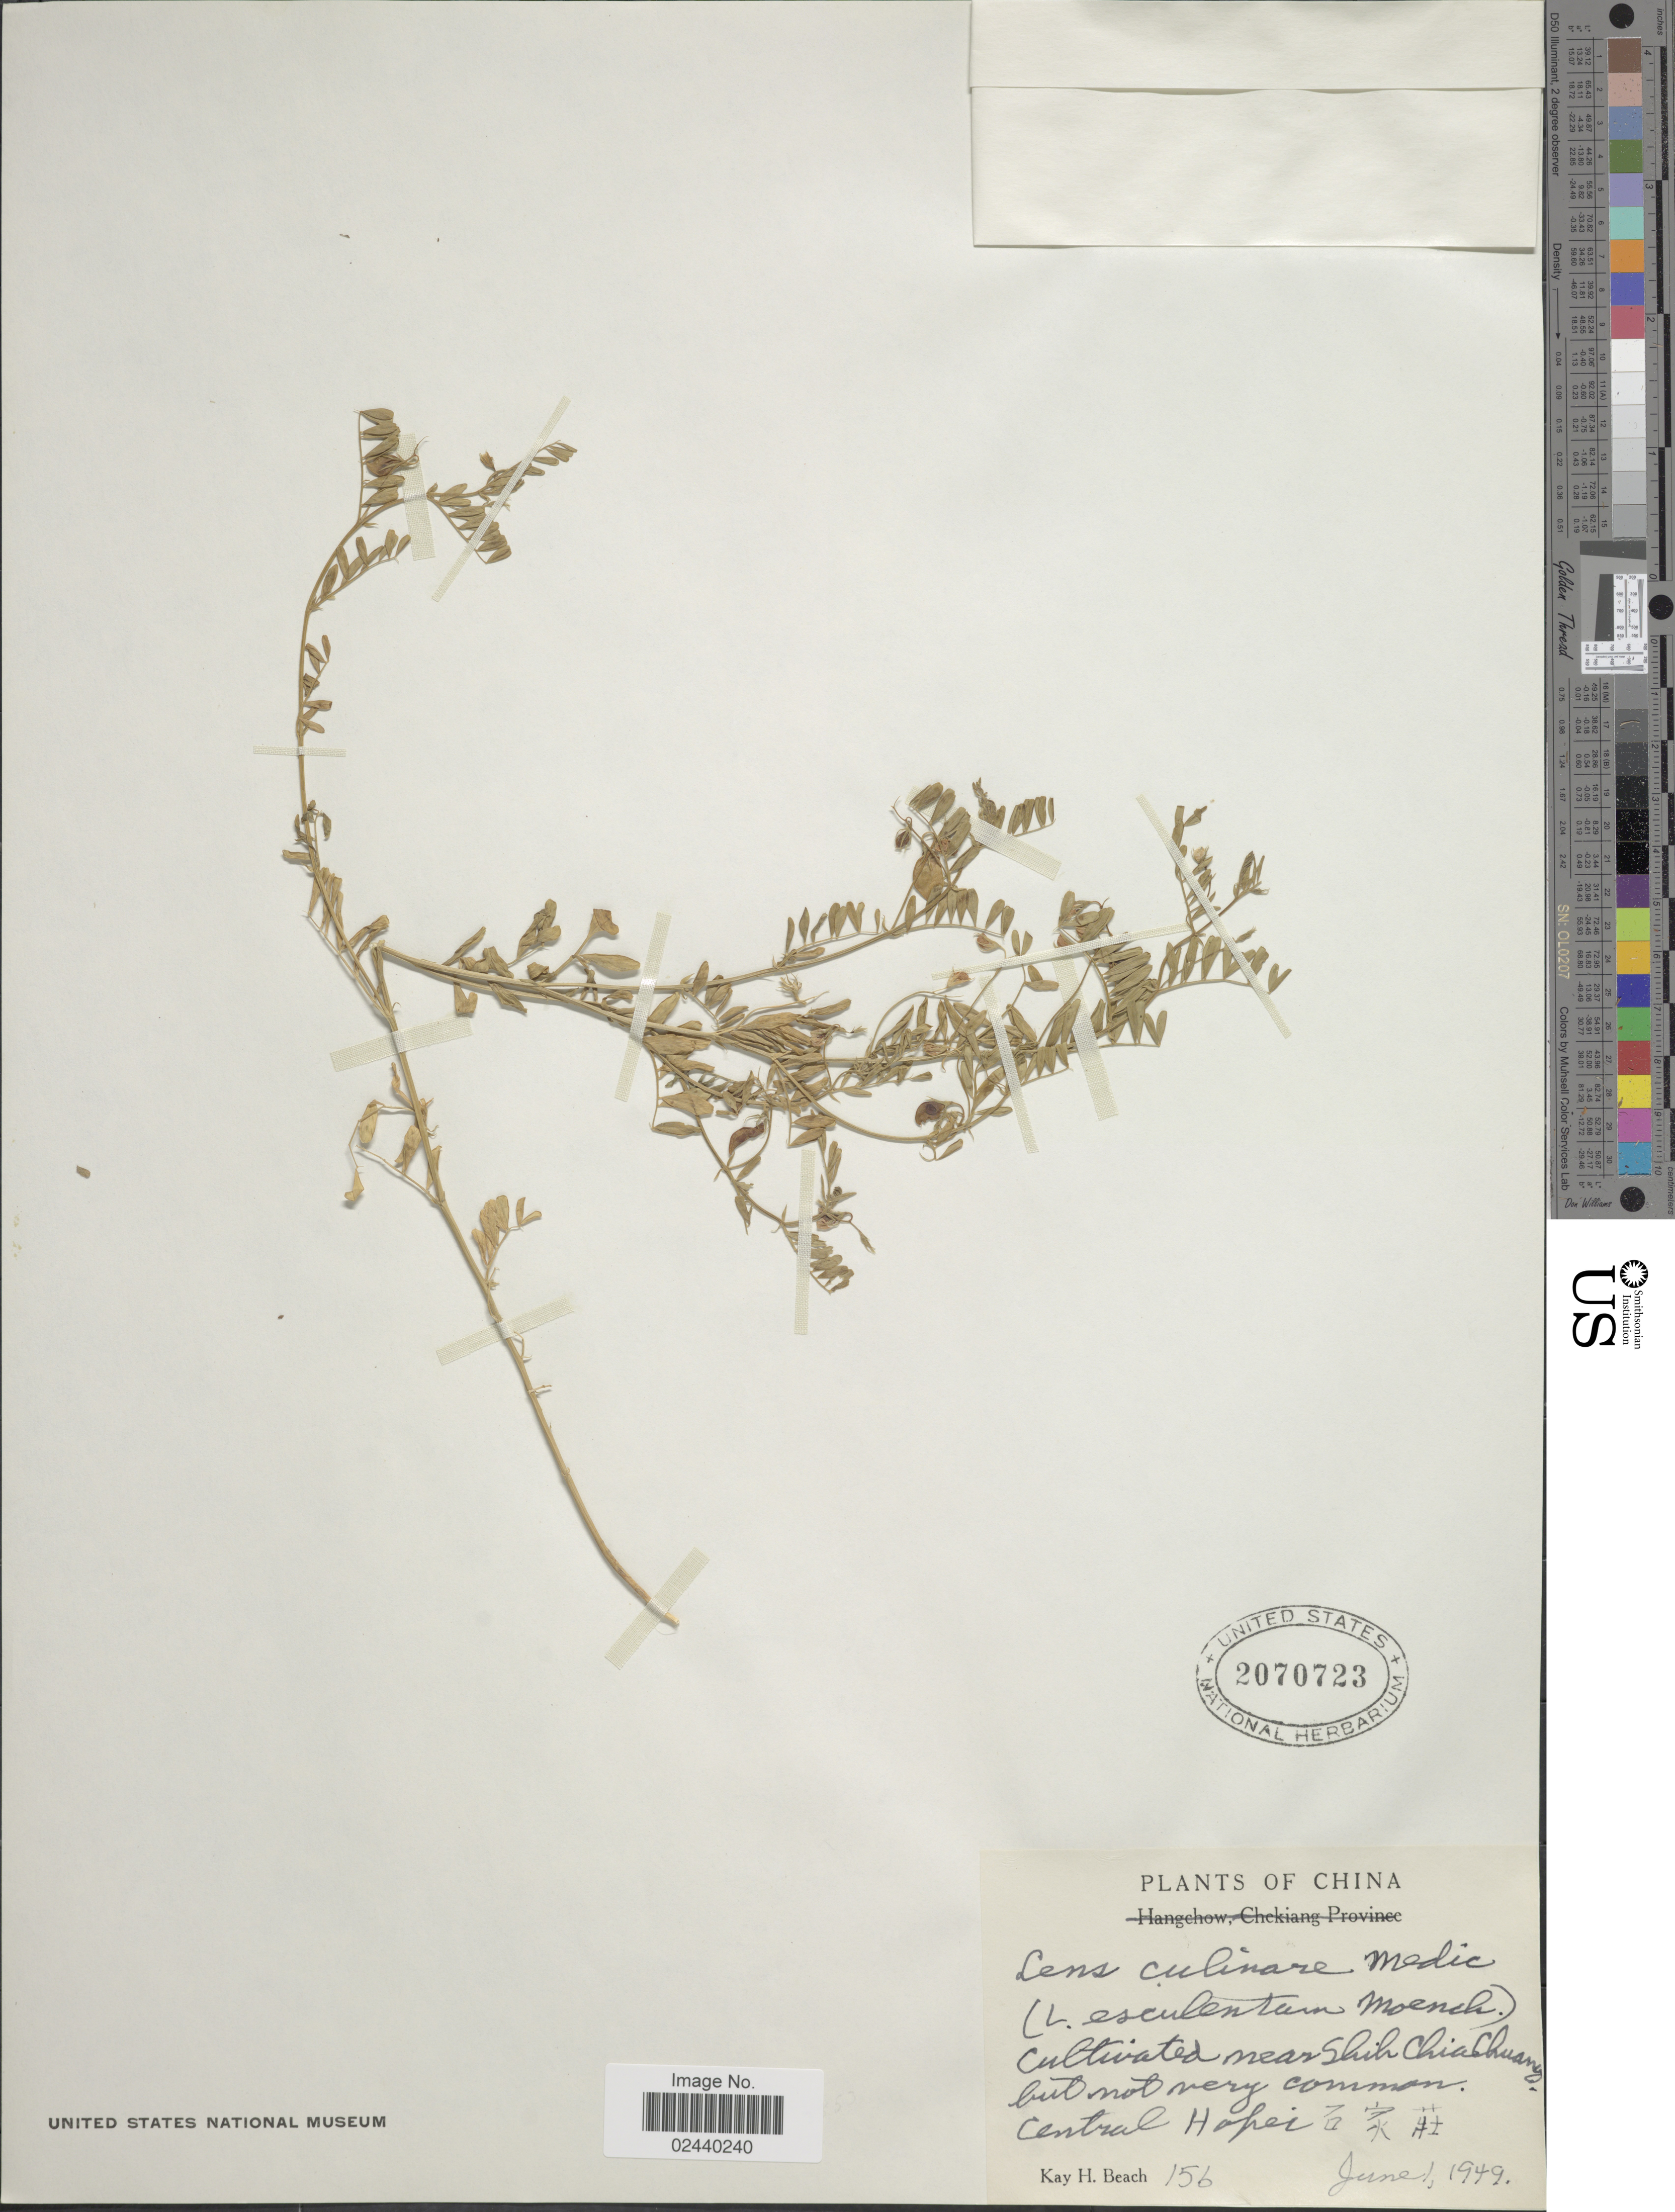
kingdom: Plantae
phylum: Tracheophyta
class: Magnoliopsida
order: Fabales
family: Fabaceae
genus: Vicia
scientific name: Vicia lens subsp. lens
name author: (L.) Coss. & Germ.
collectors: K. H. Beach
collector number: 156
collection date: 1949-06-01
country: China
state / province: Hebei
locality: Cultivated near Shih ChiaChuang but not very common, Central Hopei.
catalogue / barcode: US 2070723